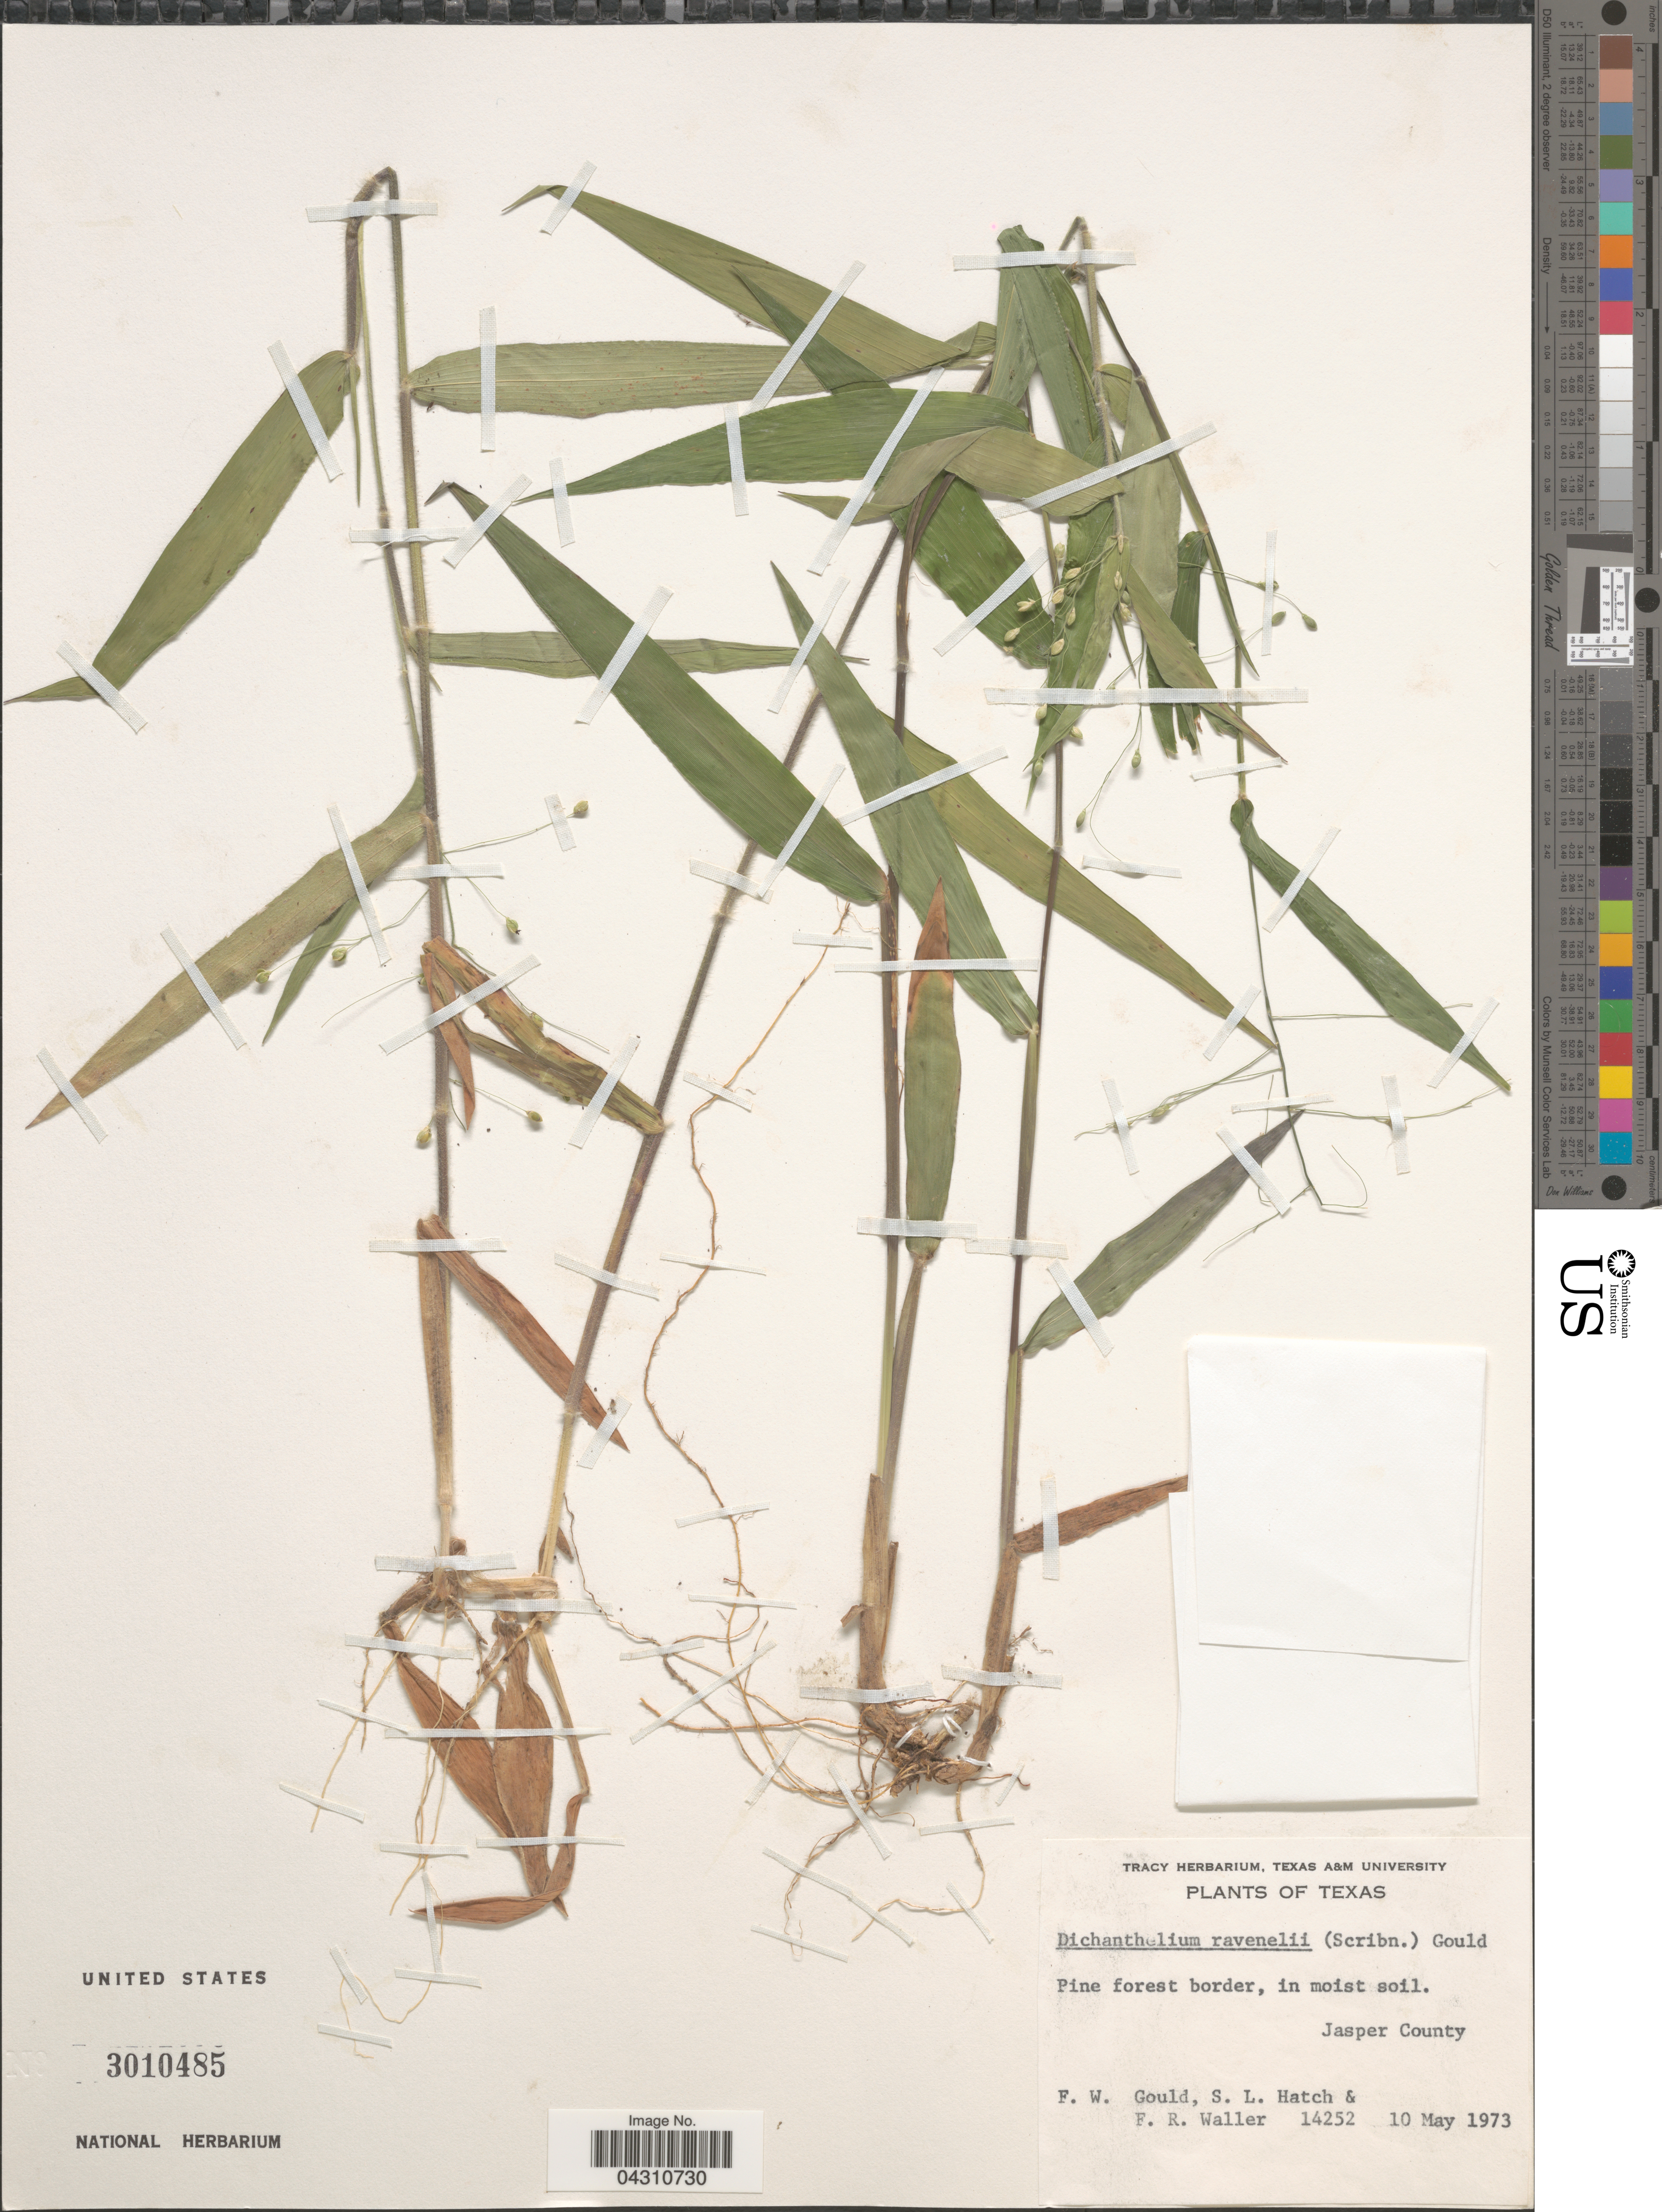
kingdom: Plantae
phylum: Tracheophyta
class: Liliopsida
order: Poales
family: Poaceae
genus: Dichanthelium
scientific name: Dichanthelium ravenelii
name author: (Scribn. & Merr.) Gould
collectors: F. W. Gould, S. Hatch & F. R. Waller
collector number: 14252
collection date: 1973-05-10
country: United States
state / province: Texas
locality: Pine forest border, in moist soil. Jasper County.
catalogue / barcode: US 3010485